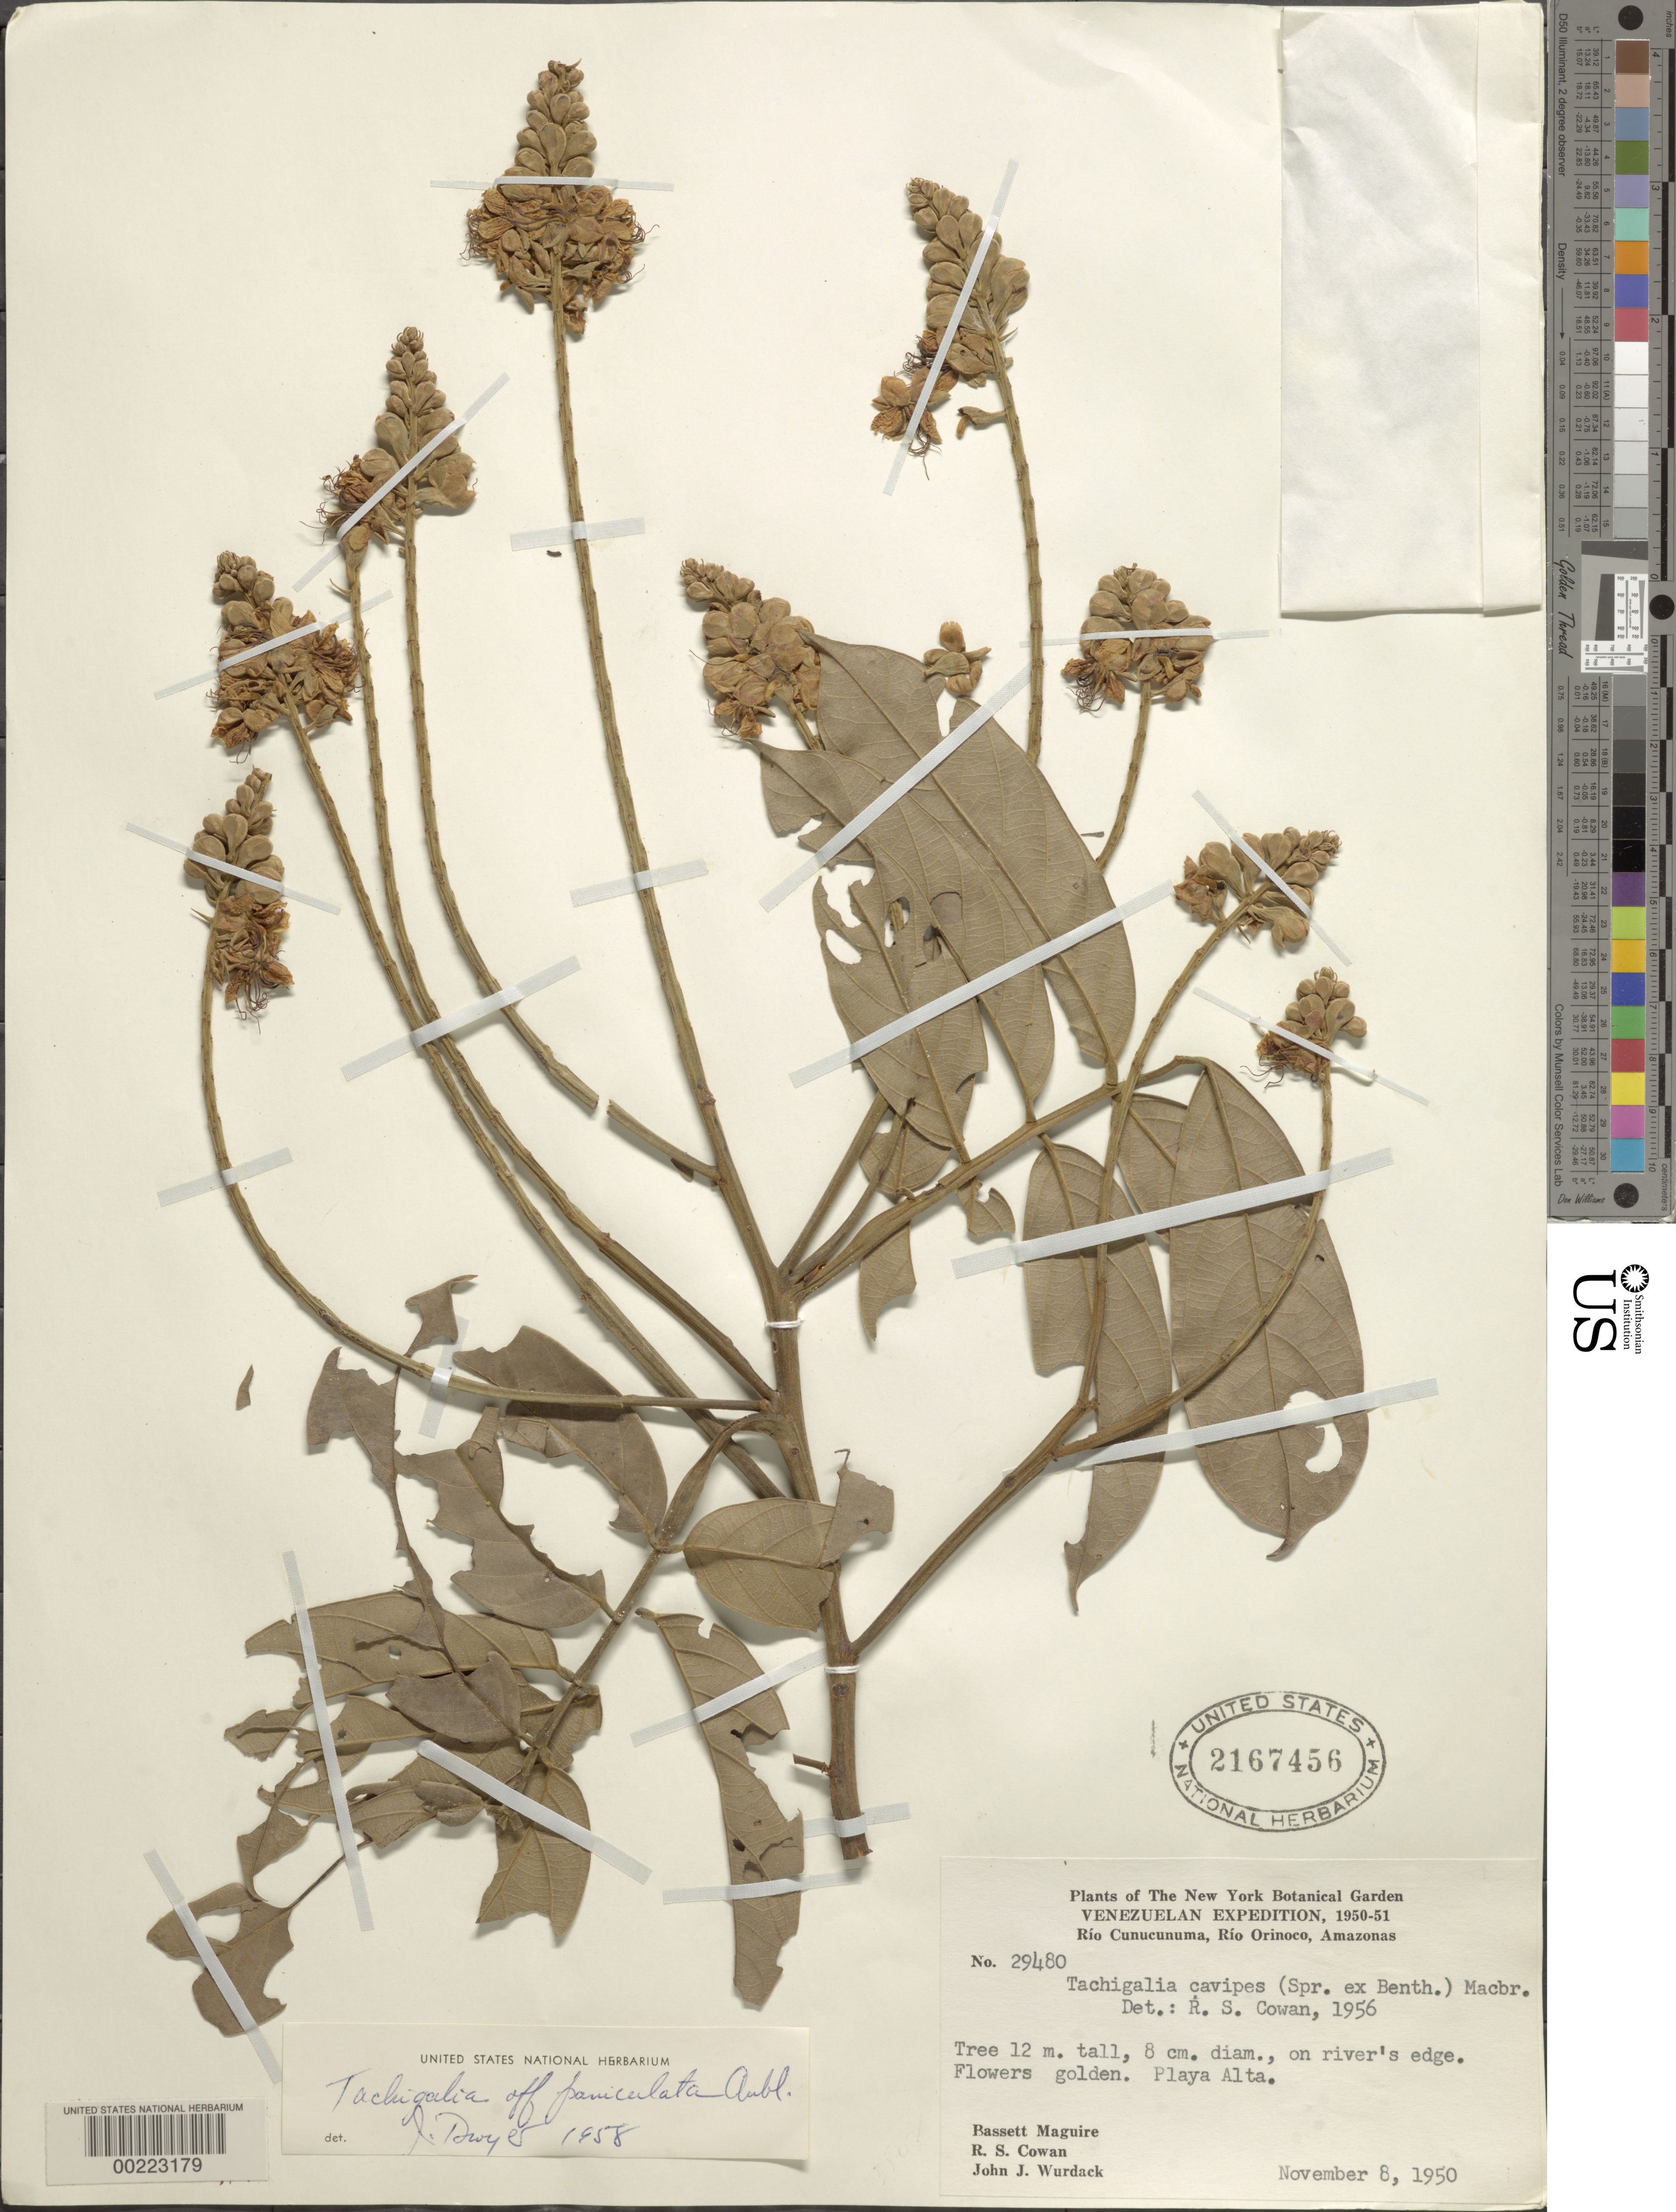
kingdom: Plantae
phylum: Tracheophyta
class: Magnoliopsida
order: Fabales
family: Fabaceae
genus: Tachigali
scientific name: Tachigali paniculata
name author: Aubl.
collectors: B. Maguire, R. S. Cowan & J. J. Wurdack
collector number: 29480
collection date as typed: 08 Nov 1950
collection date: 1950-11-08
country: Venezuela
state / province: Amazonas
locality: Playa alta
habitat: On river's edge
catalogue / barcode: US 2167456